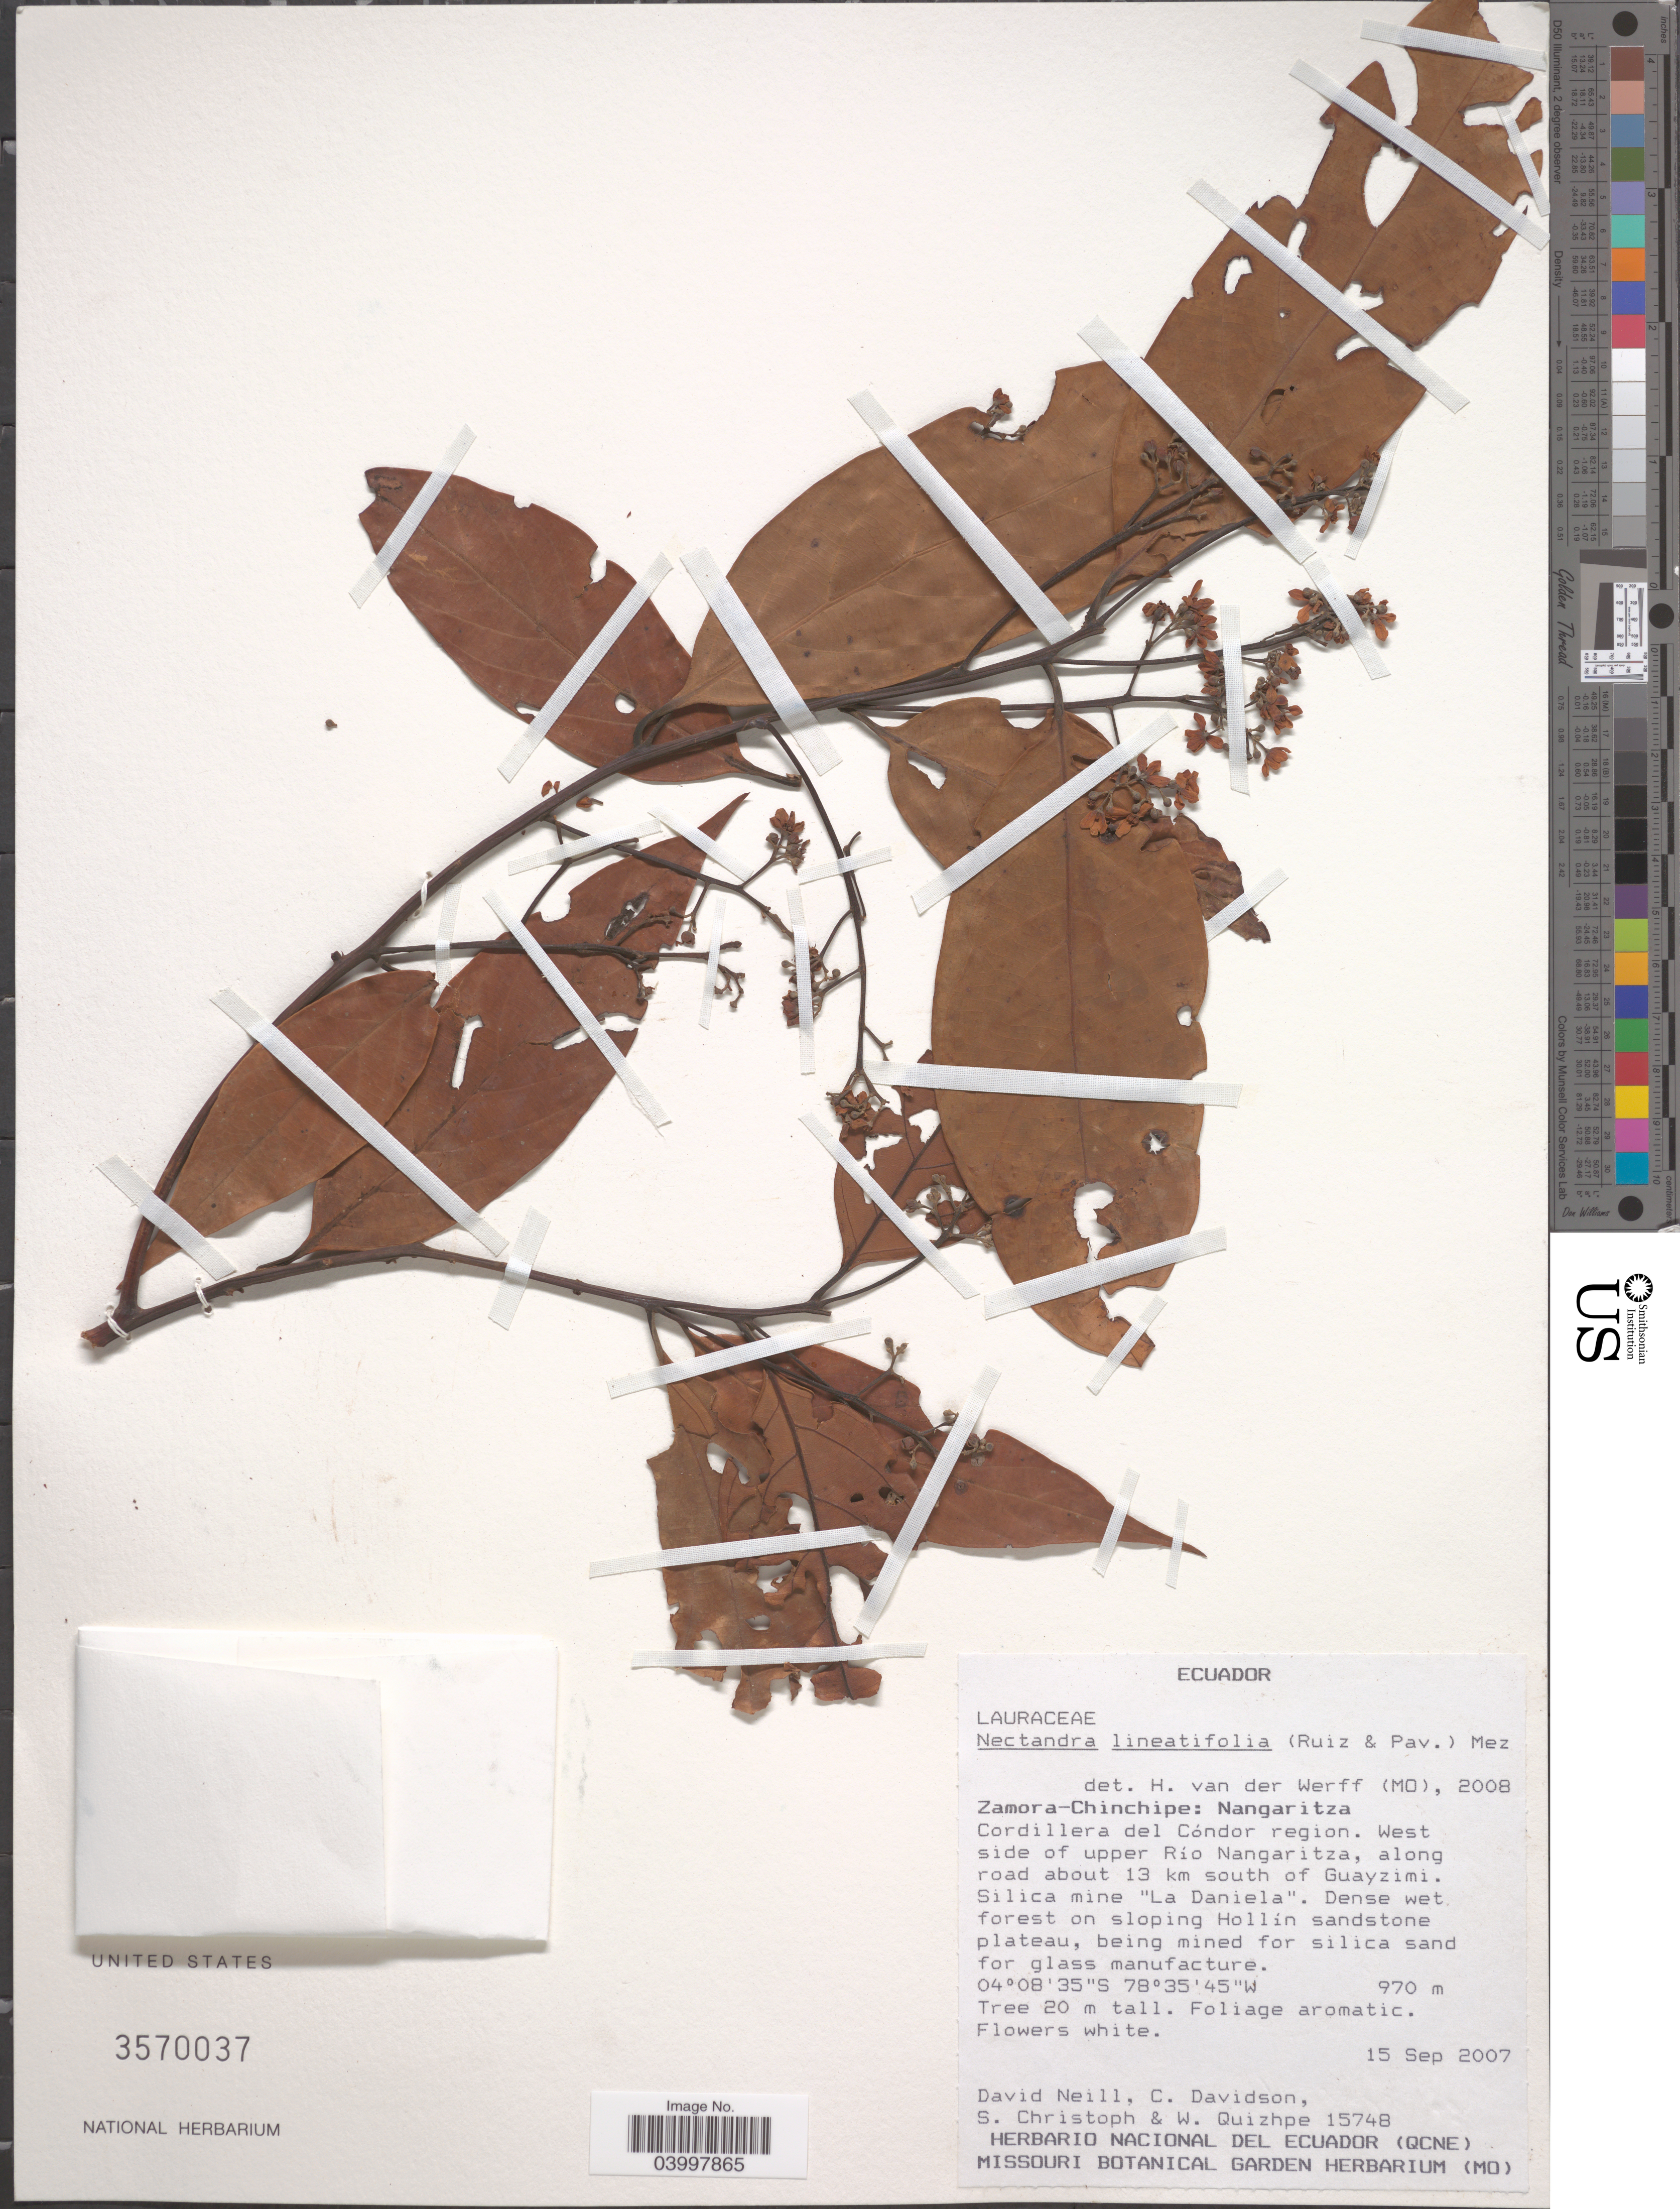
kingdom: Plantae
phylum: Tracheophyta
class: Magnoliopsida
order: Laurales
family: Lauraceae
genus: Nectandra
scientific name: Nectandra lineatifolia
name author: Mez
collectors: D. Neill, C. Davidson, S. Christoph & W. Quizhpe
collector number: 15748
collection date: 2007-09-15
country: Ecuador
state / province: Zamora-Chinchipe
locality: Nangaritza. Cordillera del Cóndor region. West side of upper Río Nangaritza, along road about 13 km south of Guayzimi. Silica mine "La Daniela". Dense wet forest on sloping Hollín sandstone plateau, being mined for silica sand for glass manufacture.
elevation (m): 970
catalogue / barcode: US 3570037